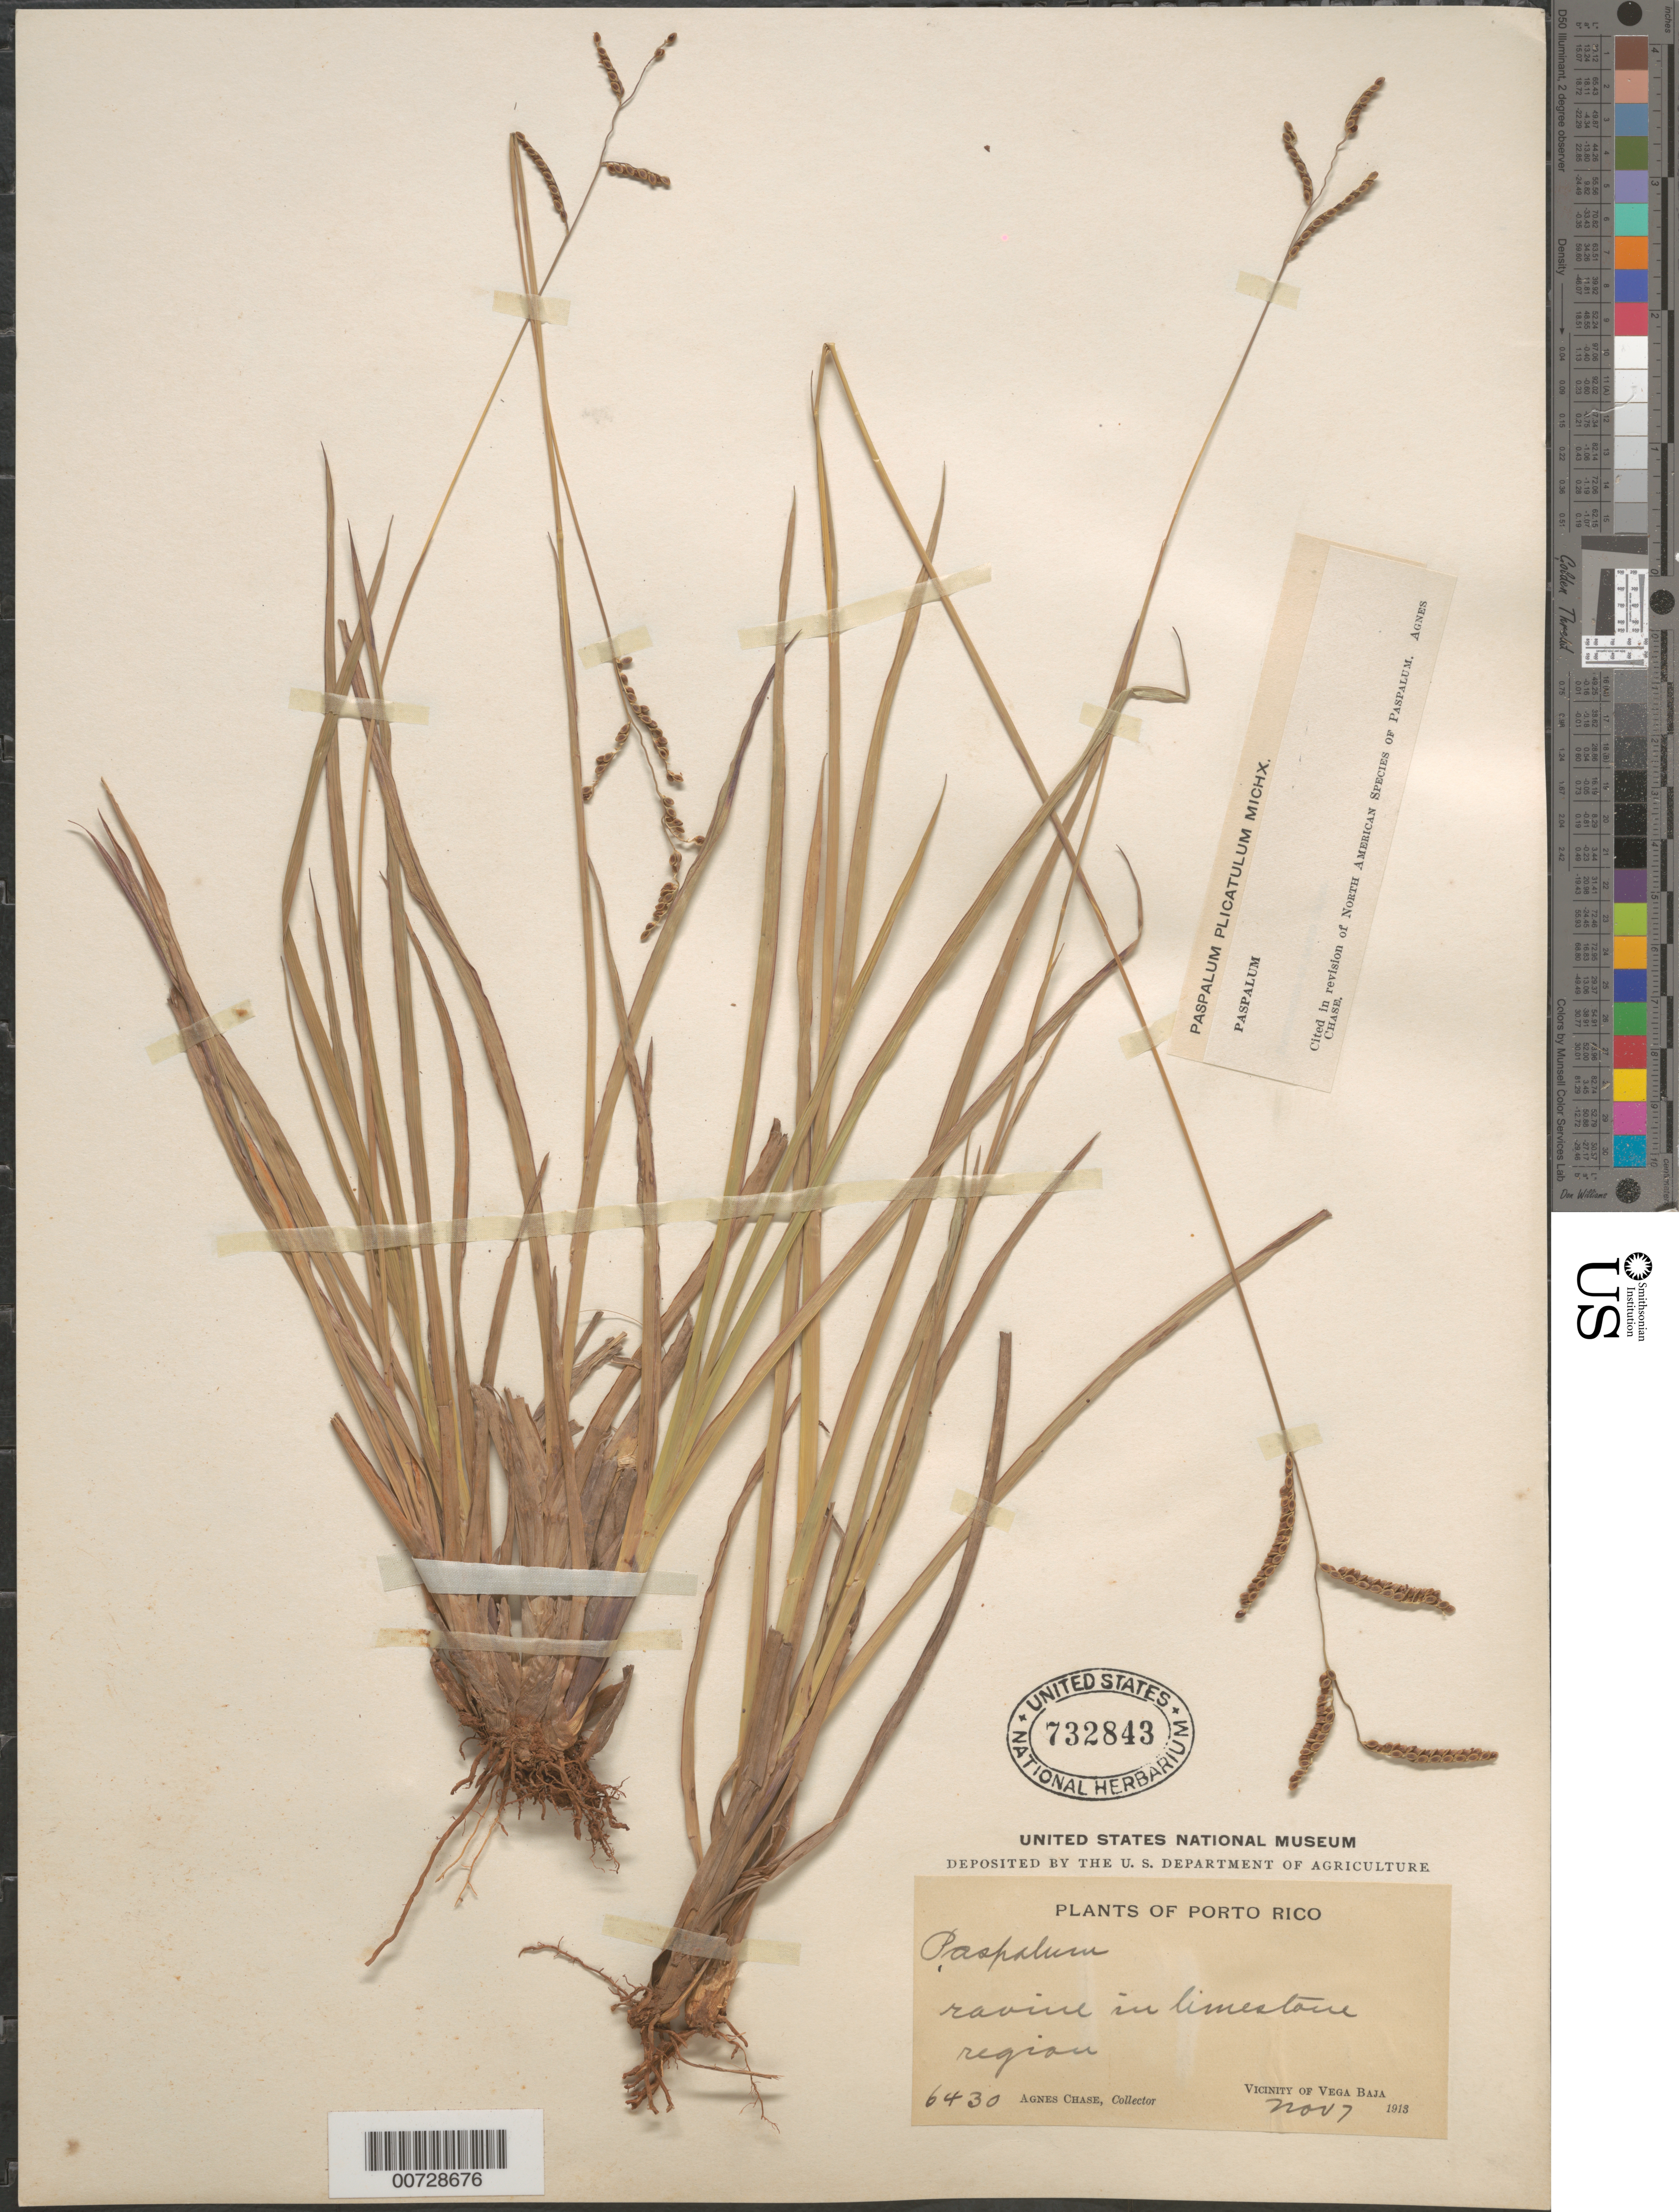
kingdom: Plantae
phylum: Tracheophyta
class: Liliopsida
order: Poales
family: Poaceae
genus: Paspalum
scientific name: Paspalum plicatulum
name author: Michx.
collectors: A. Chase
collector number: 6430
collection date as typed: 07 Nov 1913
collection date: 1913-11-07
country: Puerto Rico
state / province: Vega Baja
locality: Vega Baja, vic of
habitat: Ravine in limestone region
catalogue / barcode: US 732843